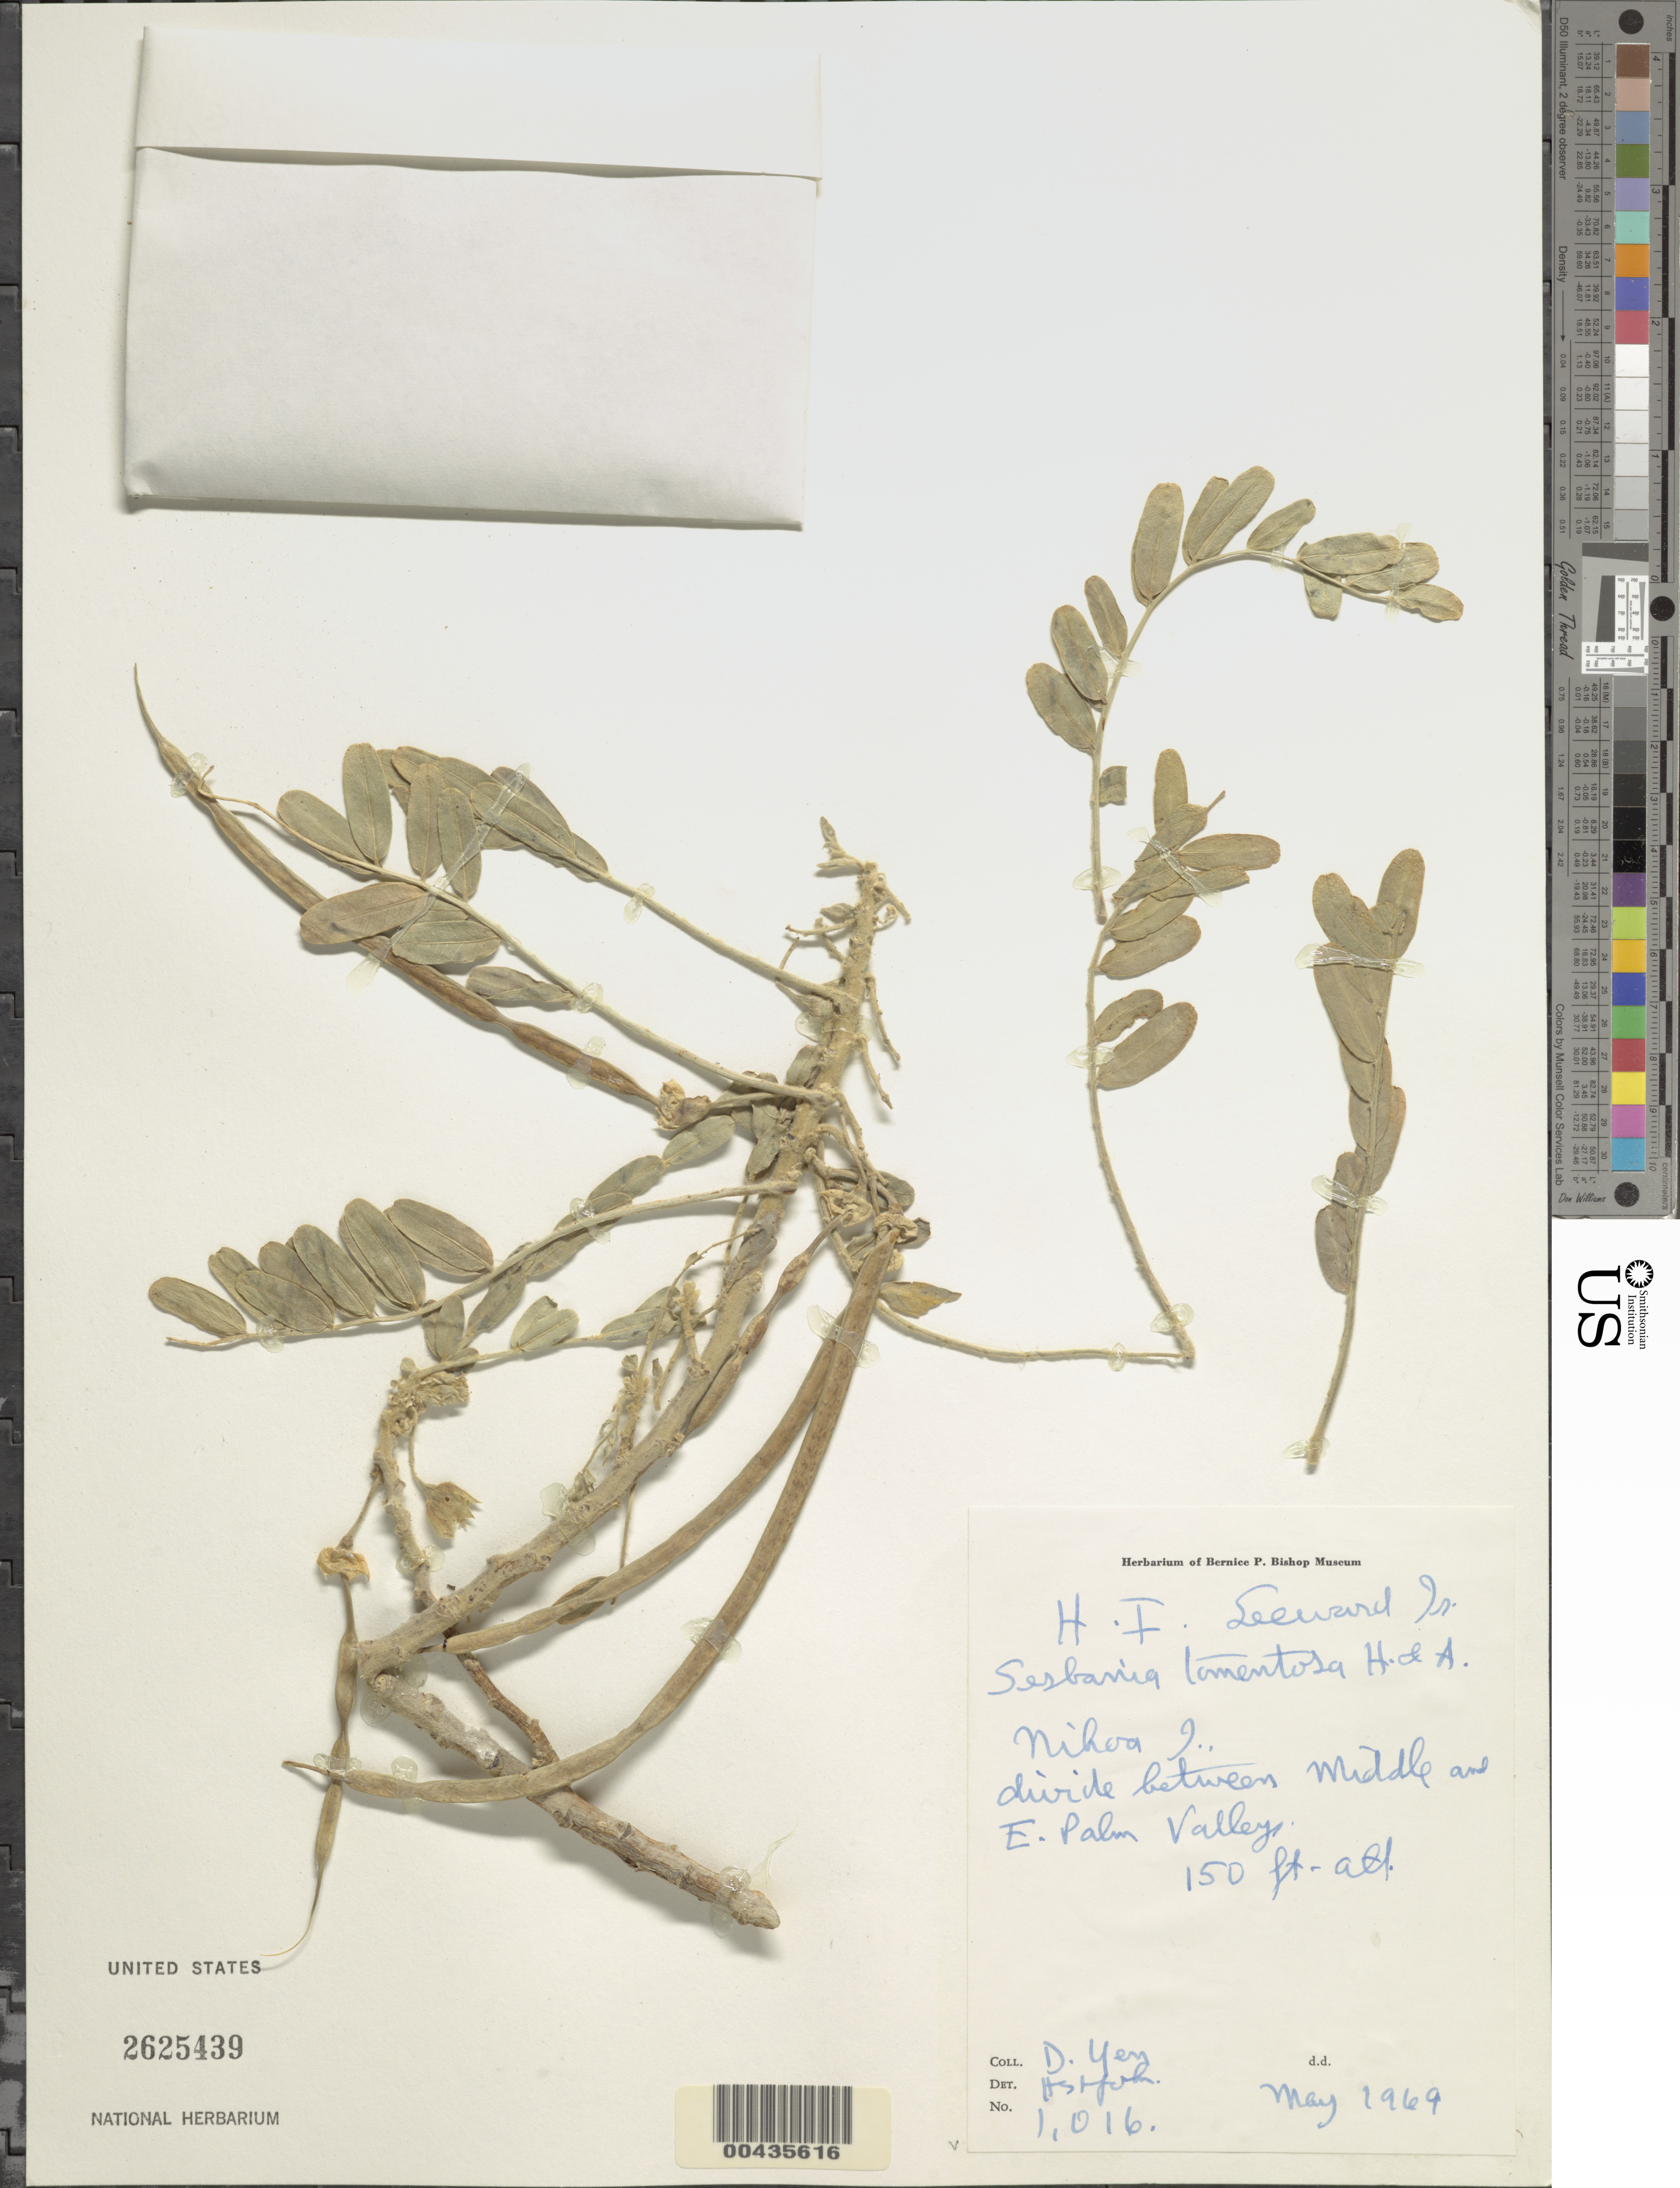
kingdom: Plantae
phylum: Tracheophyta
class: Magnoliopsida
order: Fabales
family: Fabaceae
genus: Sesbania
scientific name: Sesbania tomentosa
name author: Hook. & Arn.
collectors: D. Yen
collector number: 1016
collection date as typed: May 1969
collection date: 1969-05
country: United States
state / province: Hawaii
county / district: Honolulu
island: Nihoa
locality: Nihoa Island, divide between Middle and E Palm Valley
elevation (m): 46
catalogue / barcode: US 2625439